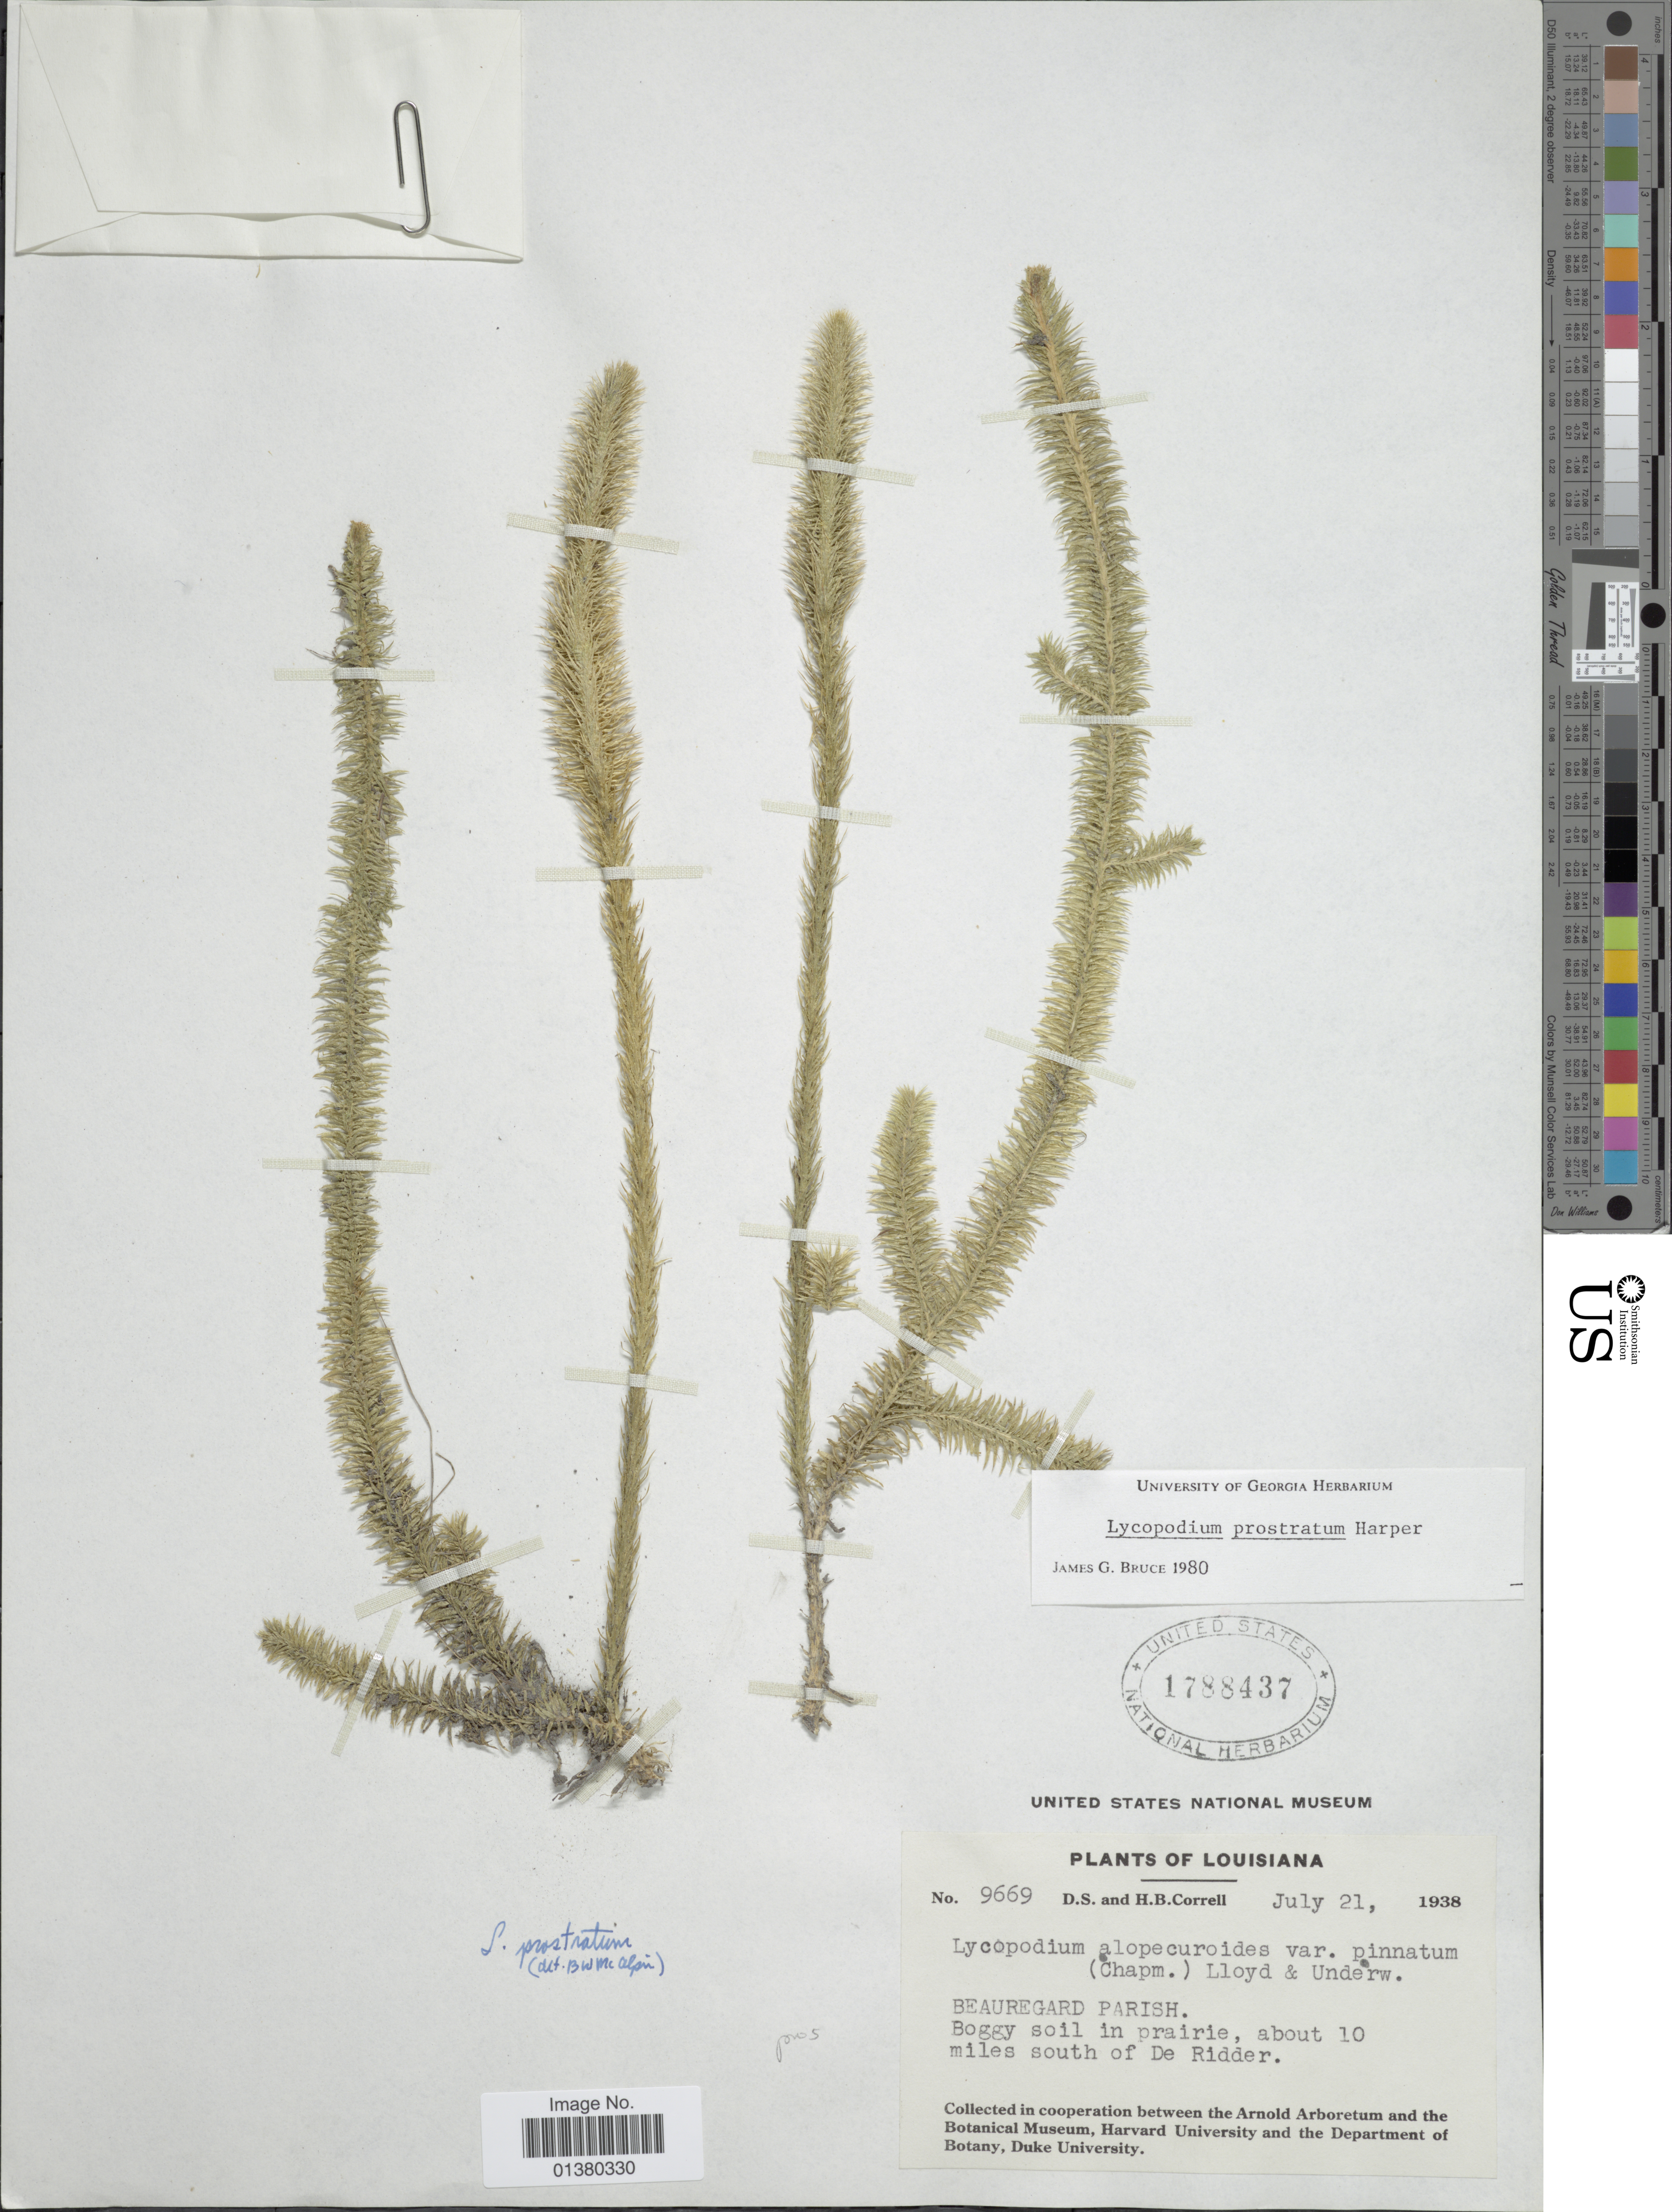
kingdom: Plantae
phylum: Tracheophyta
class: Lycopodiopsida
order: Lycopodiales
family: Lycopodiaceae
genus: Lycopodiella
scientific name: Lycopodiella prostrata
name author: (R.M. Harper) Cranfill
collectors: D. S. Correll & H. Correll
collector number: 9669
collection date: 1938-07-21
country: United States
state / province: Louisiana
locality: Beauregard Parish. about 10 miles south of De Ridder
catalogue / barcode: US 1788437